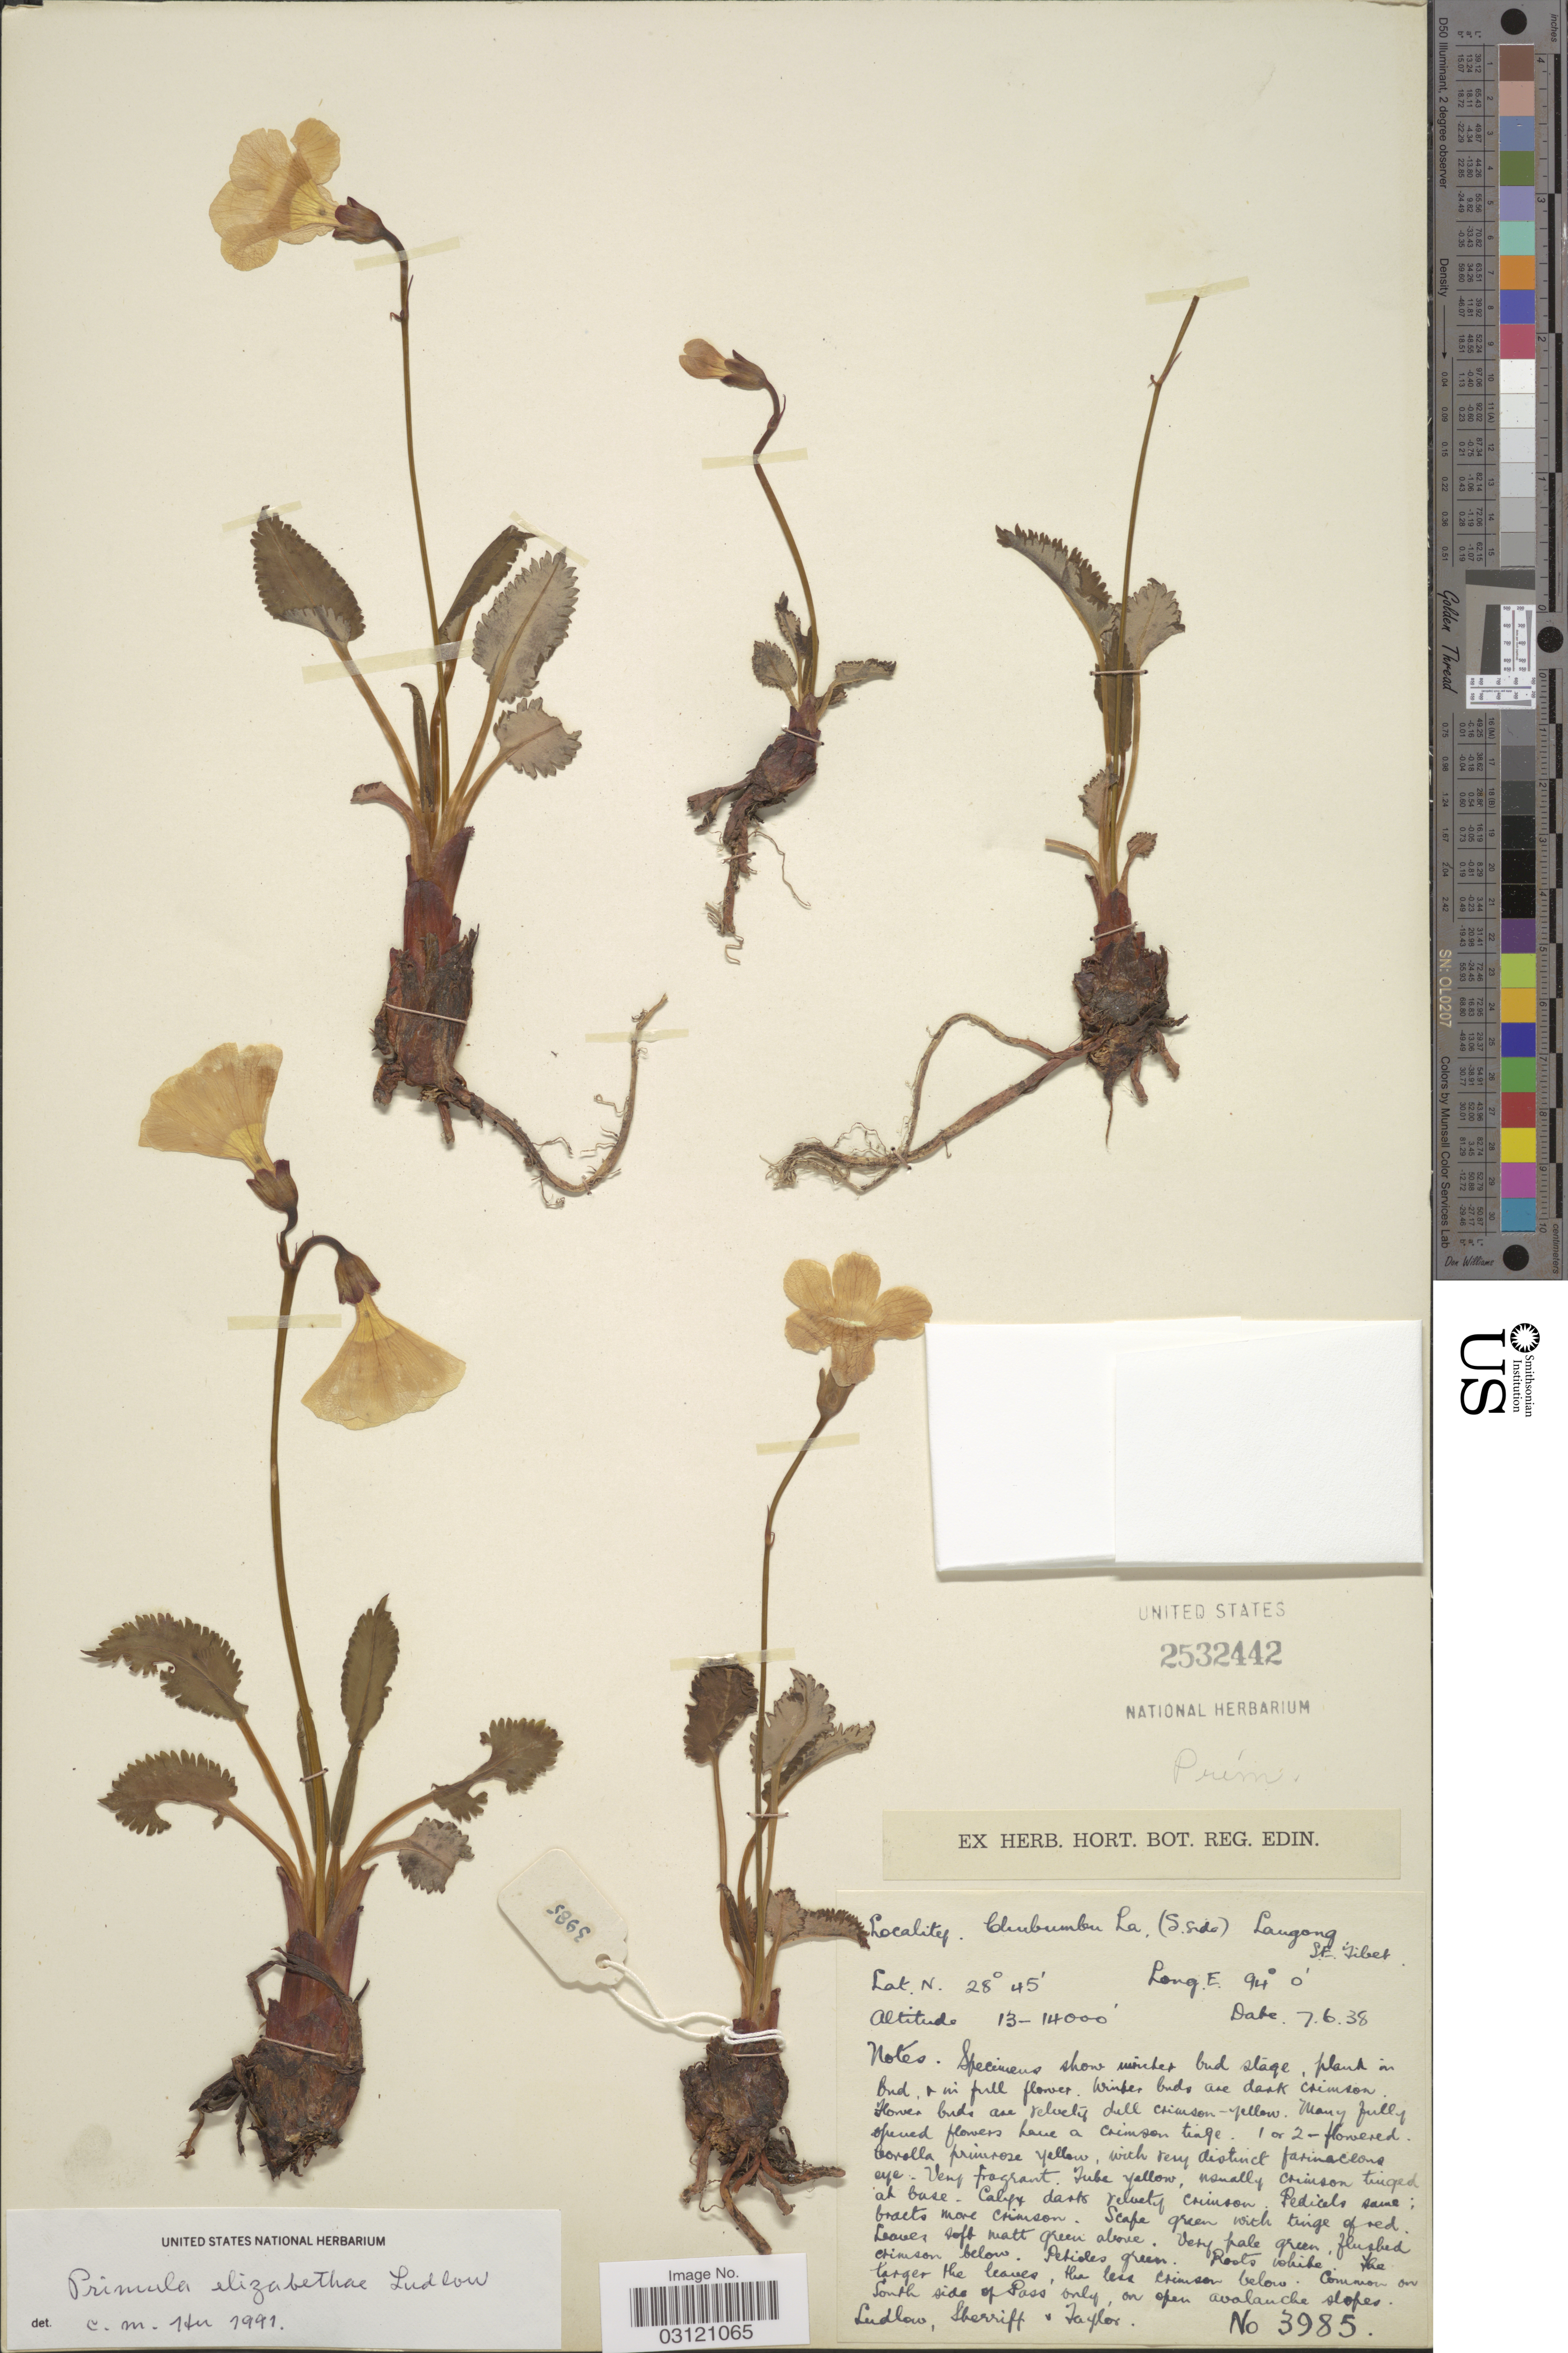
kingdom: Plantae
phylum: Tracheophyta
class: Magnoliopsida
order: Ericales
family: Primulaceae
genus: Primula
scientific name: Primula elizabethiae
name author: Ludlow ex W.W. Sm.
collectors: -. Ludlow, Sherriff & -. Taylor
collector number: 3985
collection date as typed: Transcribed d/m/y: 7/6/38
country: China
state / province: Xizang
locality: Chubumbu La (S. side) Langong S. E. Tibet.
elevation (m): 3962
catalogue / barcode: US 2532442